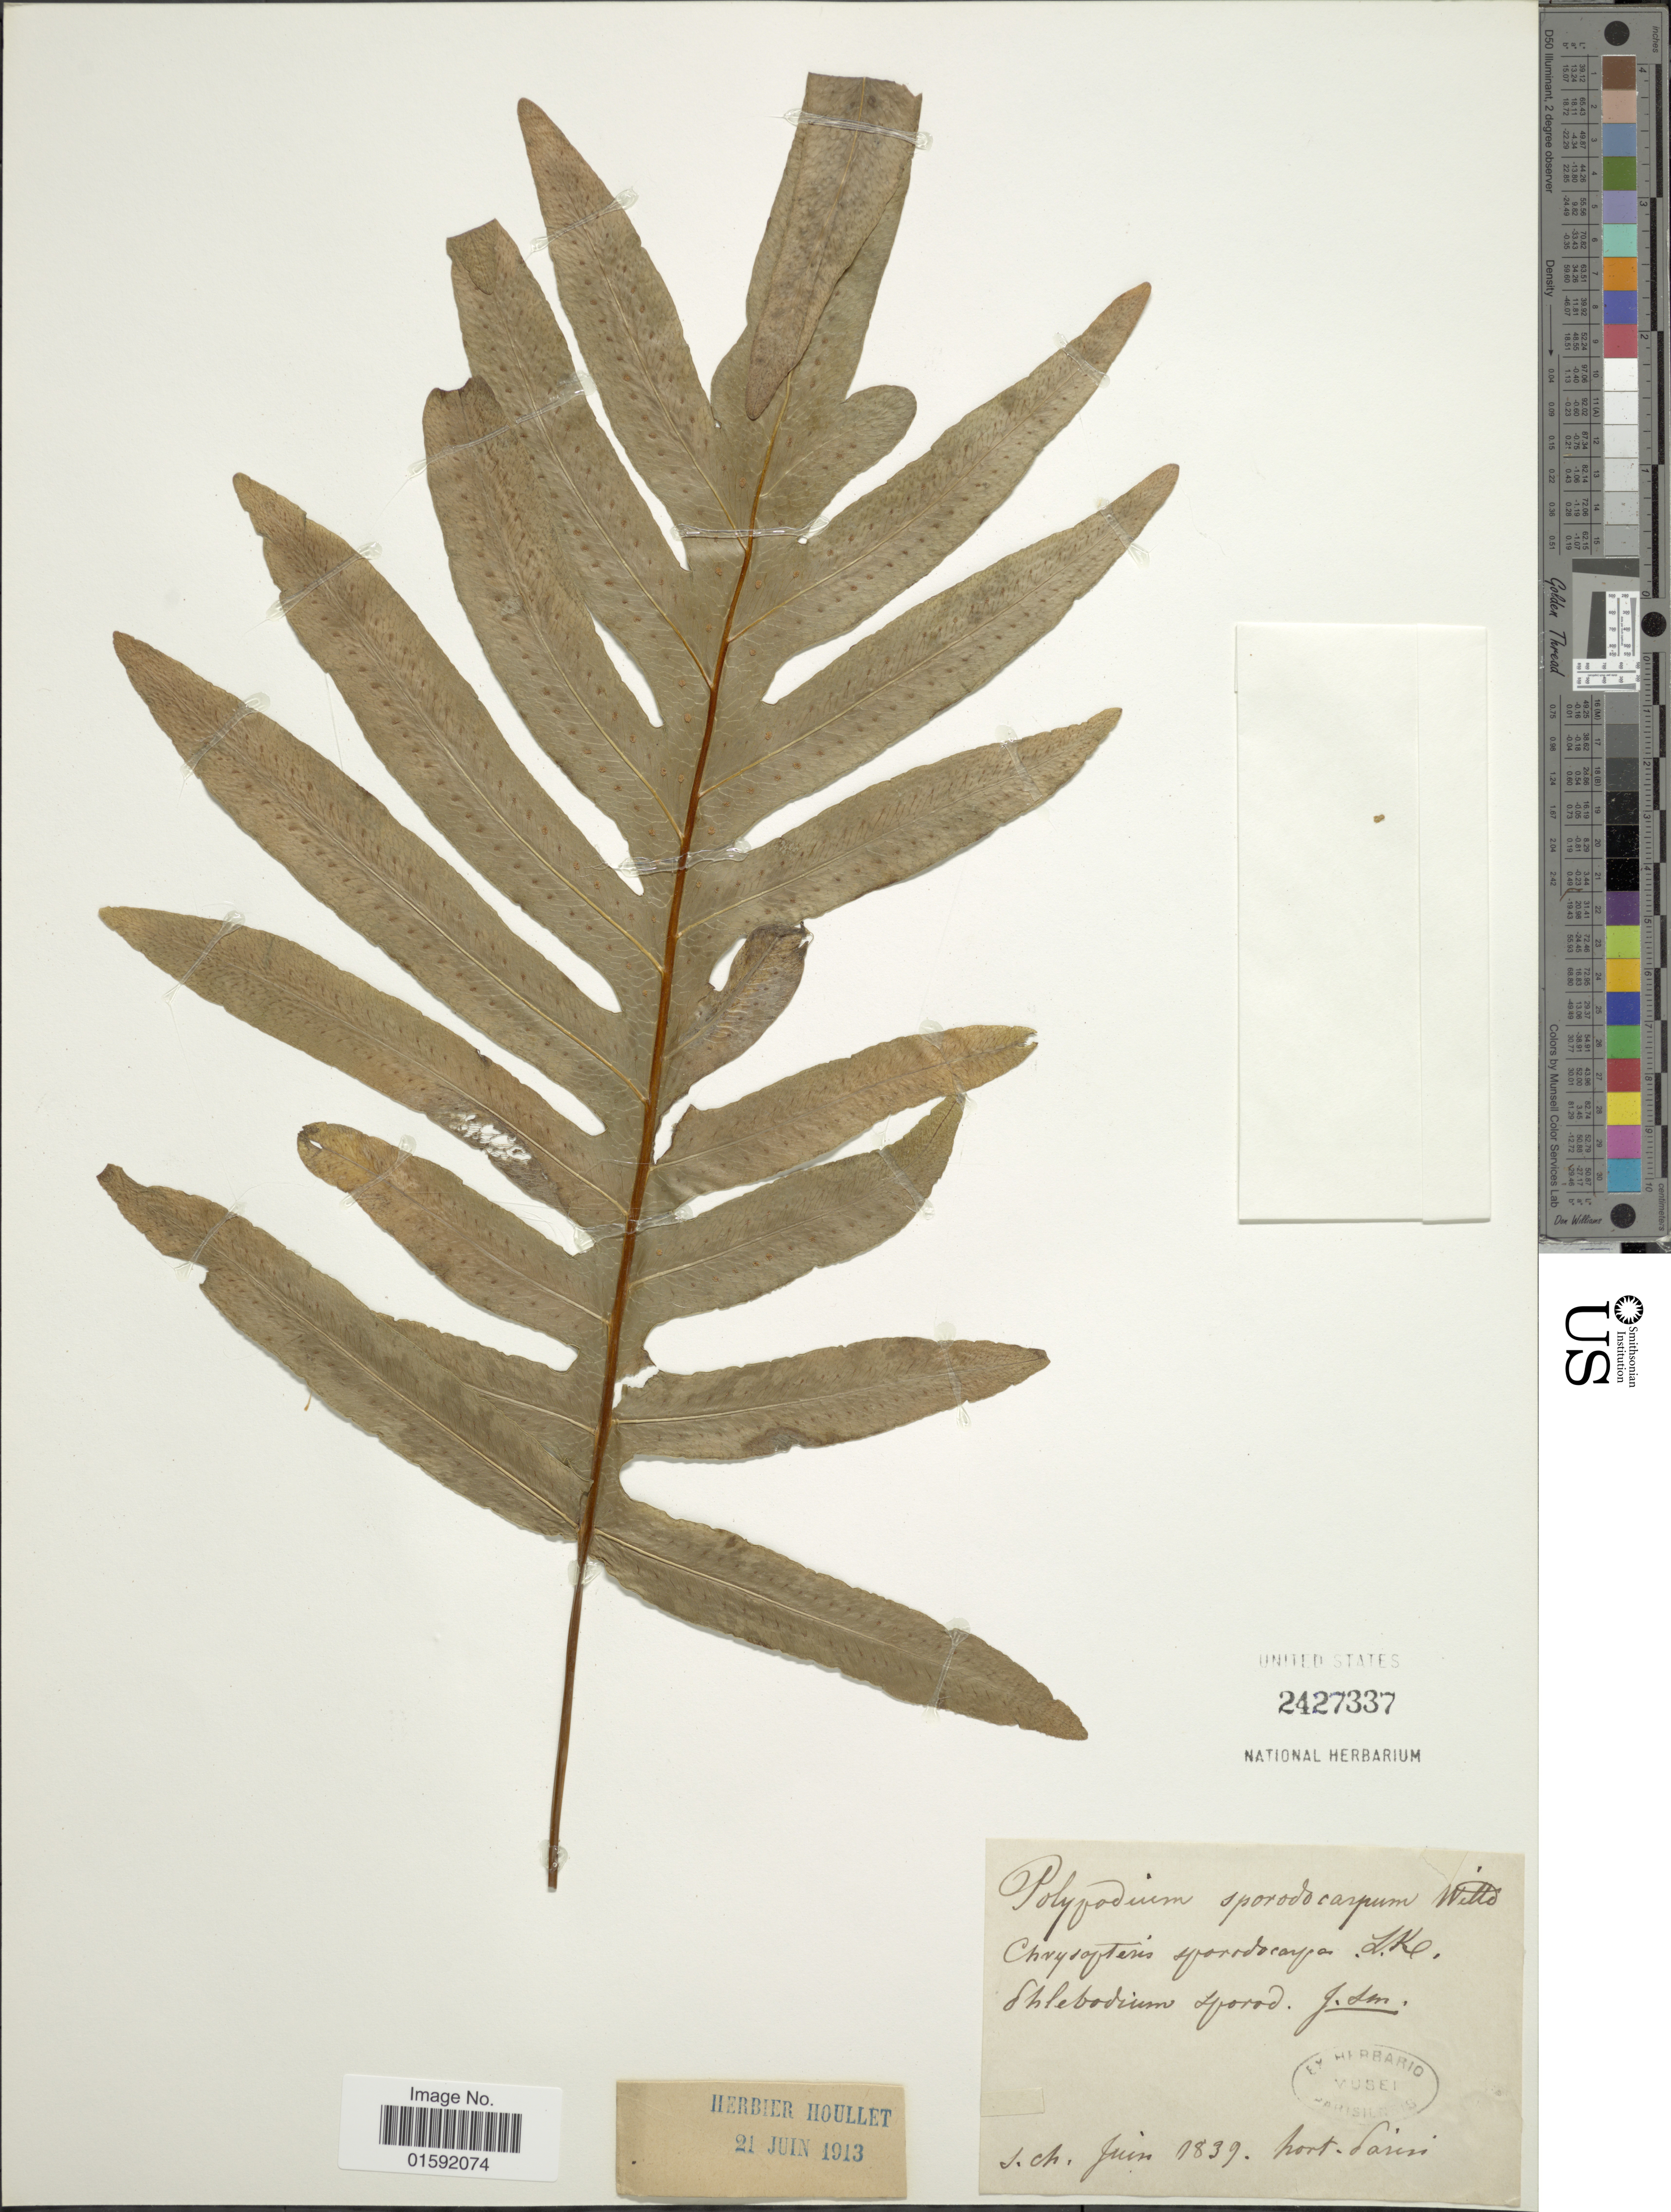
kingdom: Plantae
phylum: Tracheophyta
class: Polypodiopsida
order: Polypodiales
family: Polypodiaceae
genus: Phlebodium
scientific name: Phlebodium aureum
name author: (L.) J. Sm.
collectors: ex herb. Mus. Paraensis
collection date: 1839-06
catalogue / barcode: US 2427337